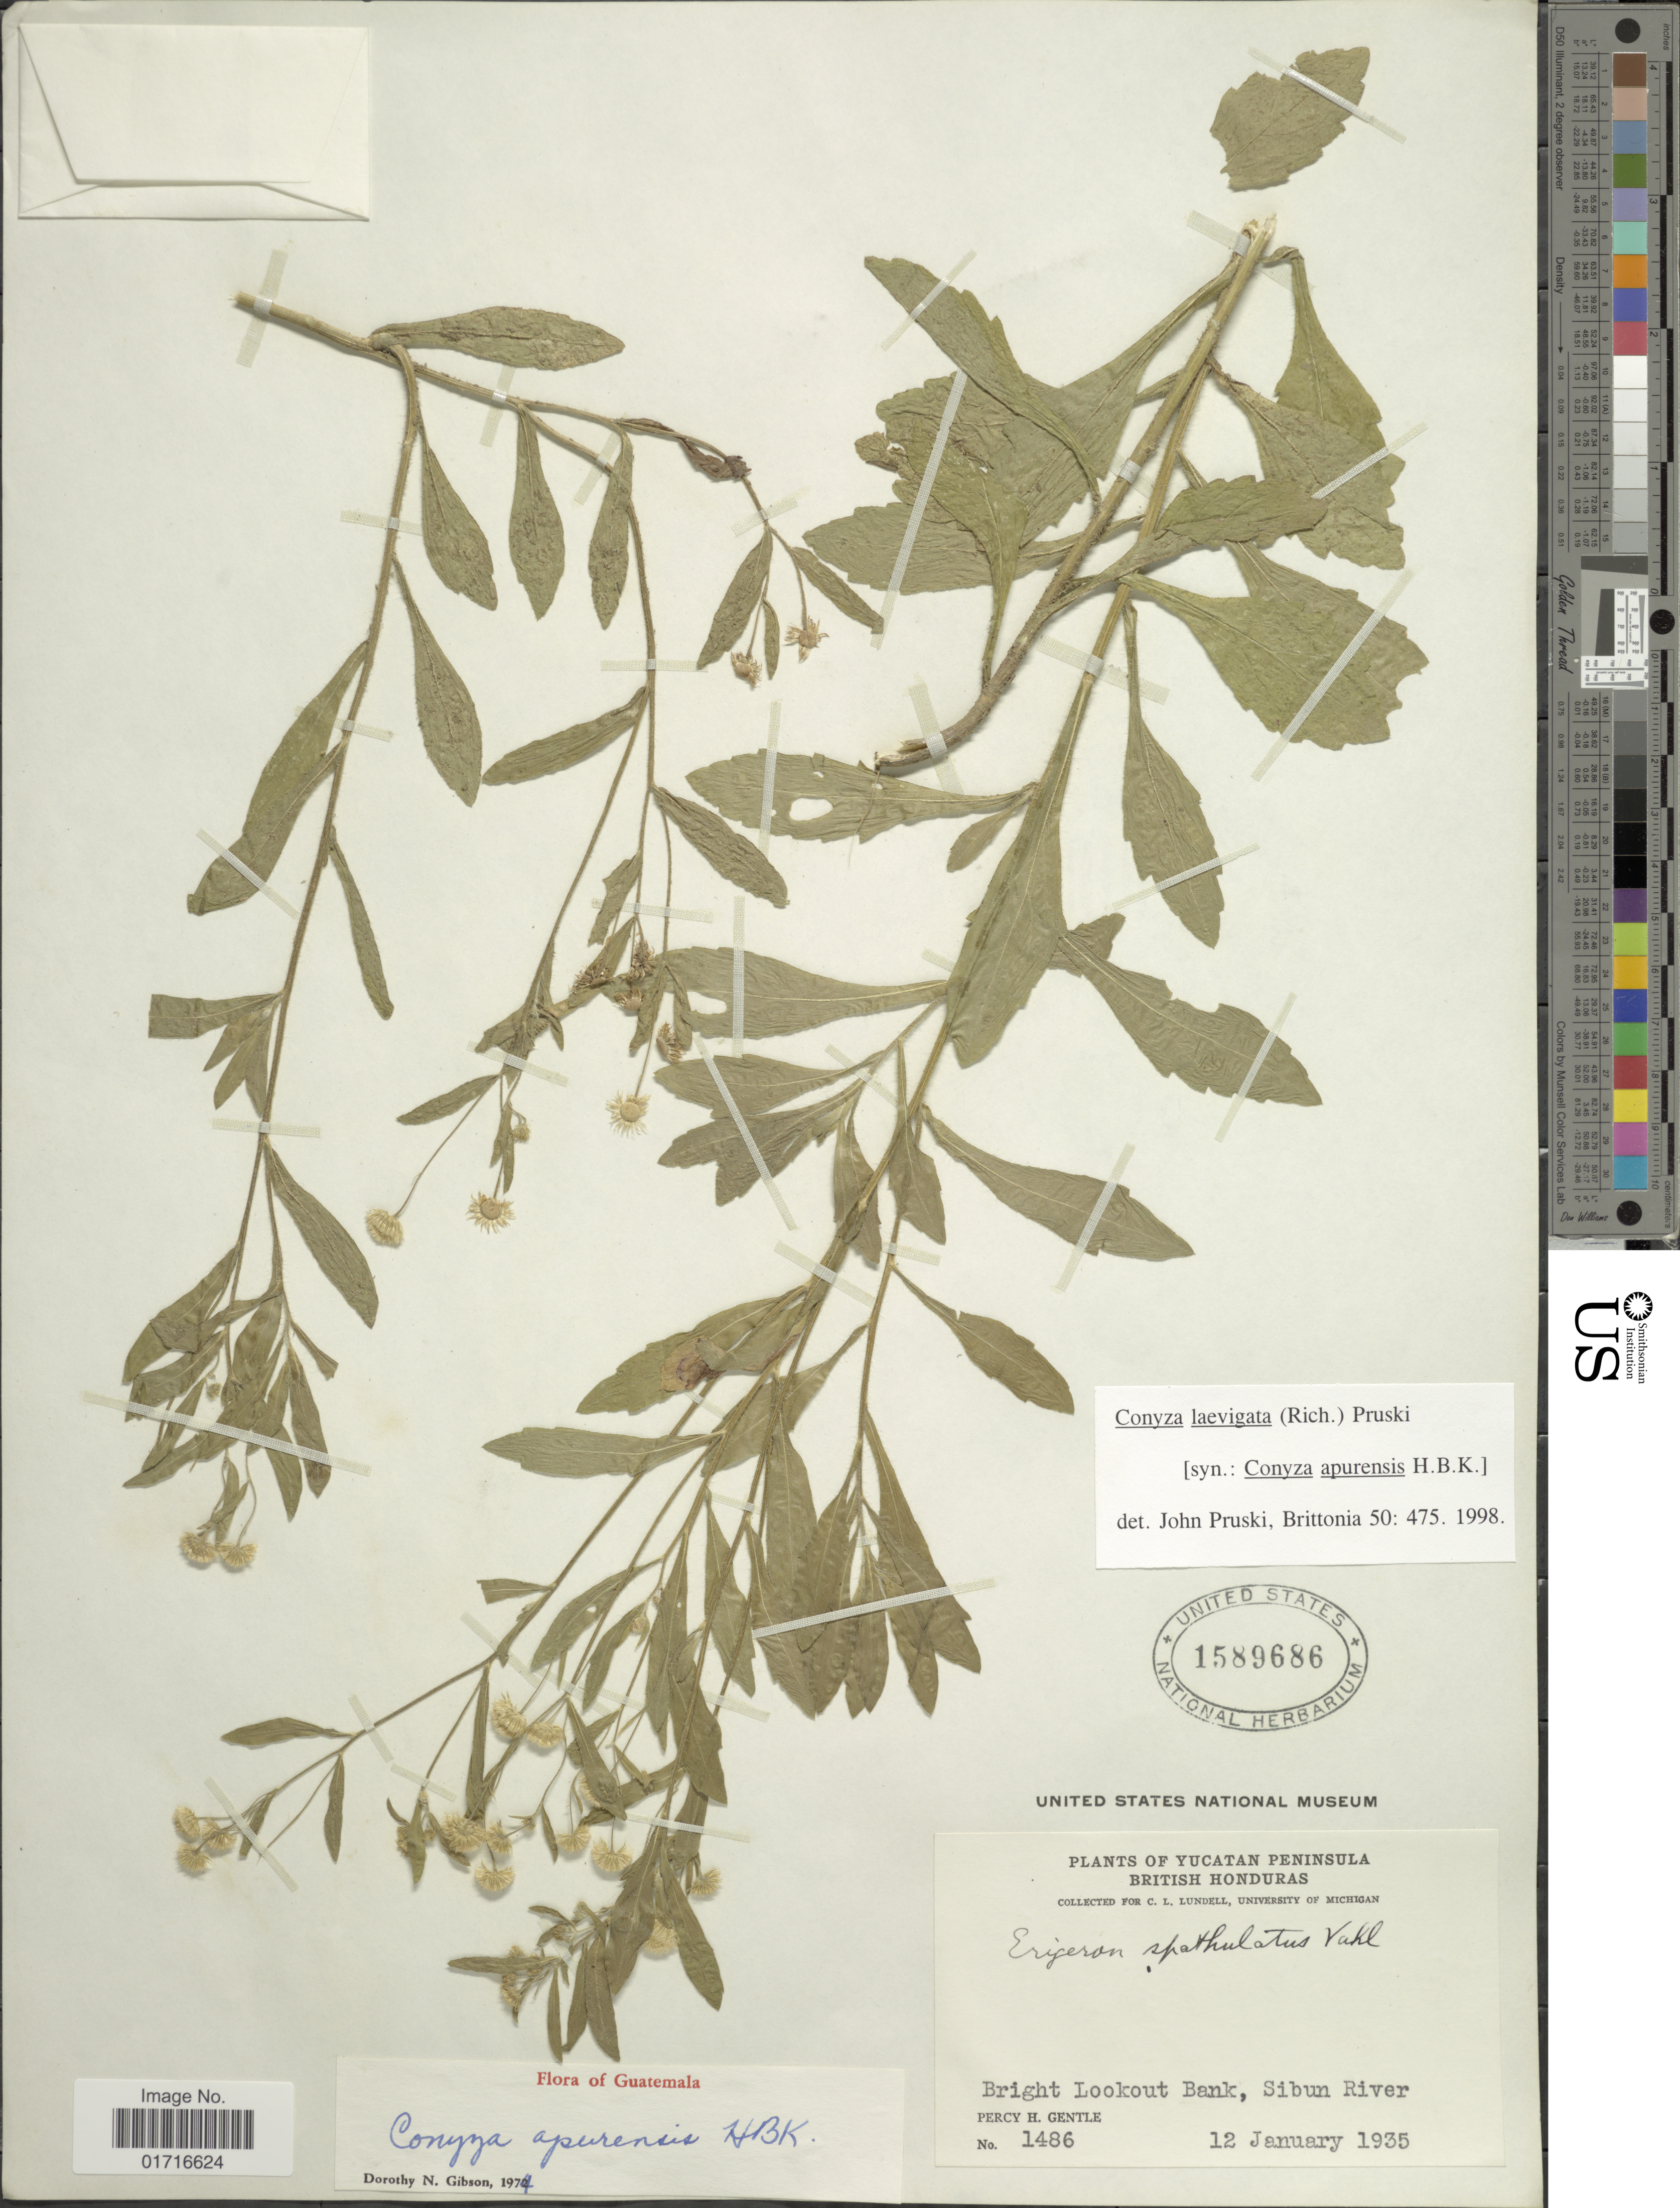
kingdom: Plantae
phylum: Tracheophyta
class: Magnoliopsida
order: Asterales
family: Asteraceae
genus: Conyza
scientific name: Conyza laevigata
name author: (Rich.) Pruski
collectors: P. H. Gentle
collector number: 1486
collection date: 1935-01-12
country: Belize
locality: Yucatan Peninsula. Brigh Lookout Bank, Sibun River.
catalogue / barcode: US 1589686